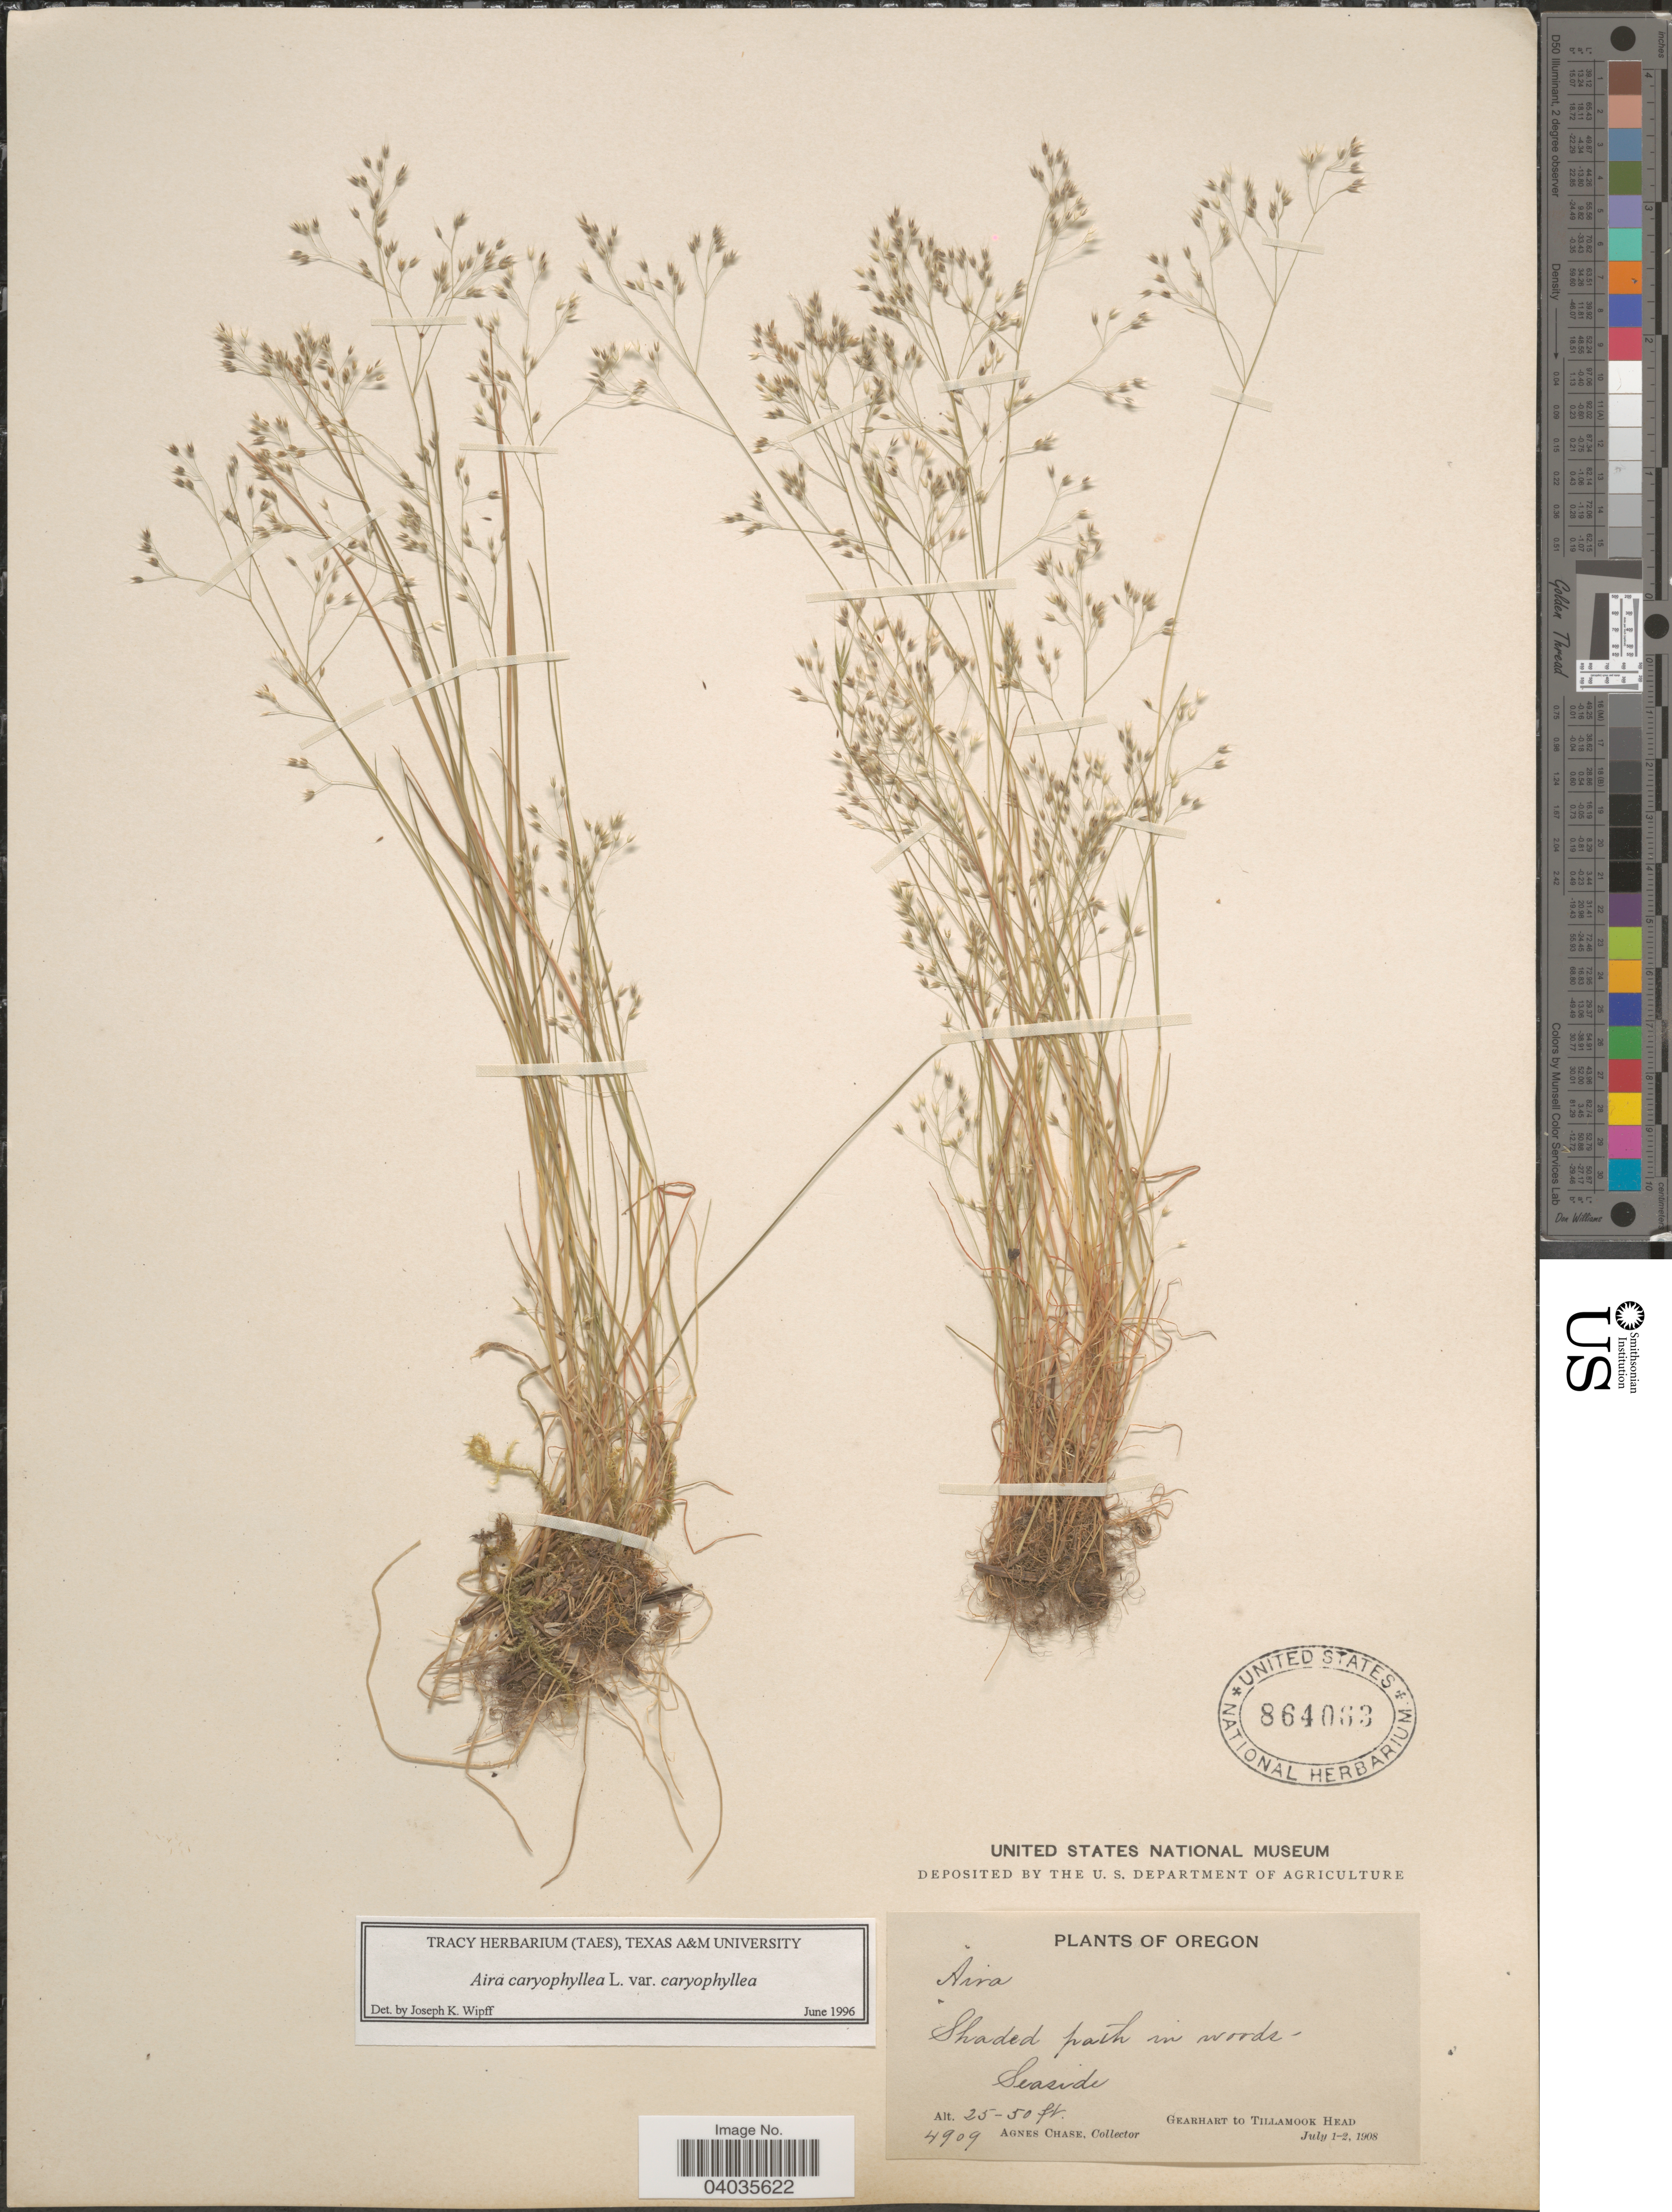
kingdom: Plantae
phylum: Tracheophyta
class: Liliopsida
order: Poales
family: Poaceae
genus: Aira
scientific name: Aira caryophyllea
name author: L.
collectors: A. Chase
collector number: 4909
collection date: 1908-07-01/1908-07-02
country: United States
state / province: Oregon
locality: Seaside. Gearhart to Tillamook Head.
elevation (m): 8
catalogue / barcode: US 864063